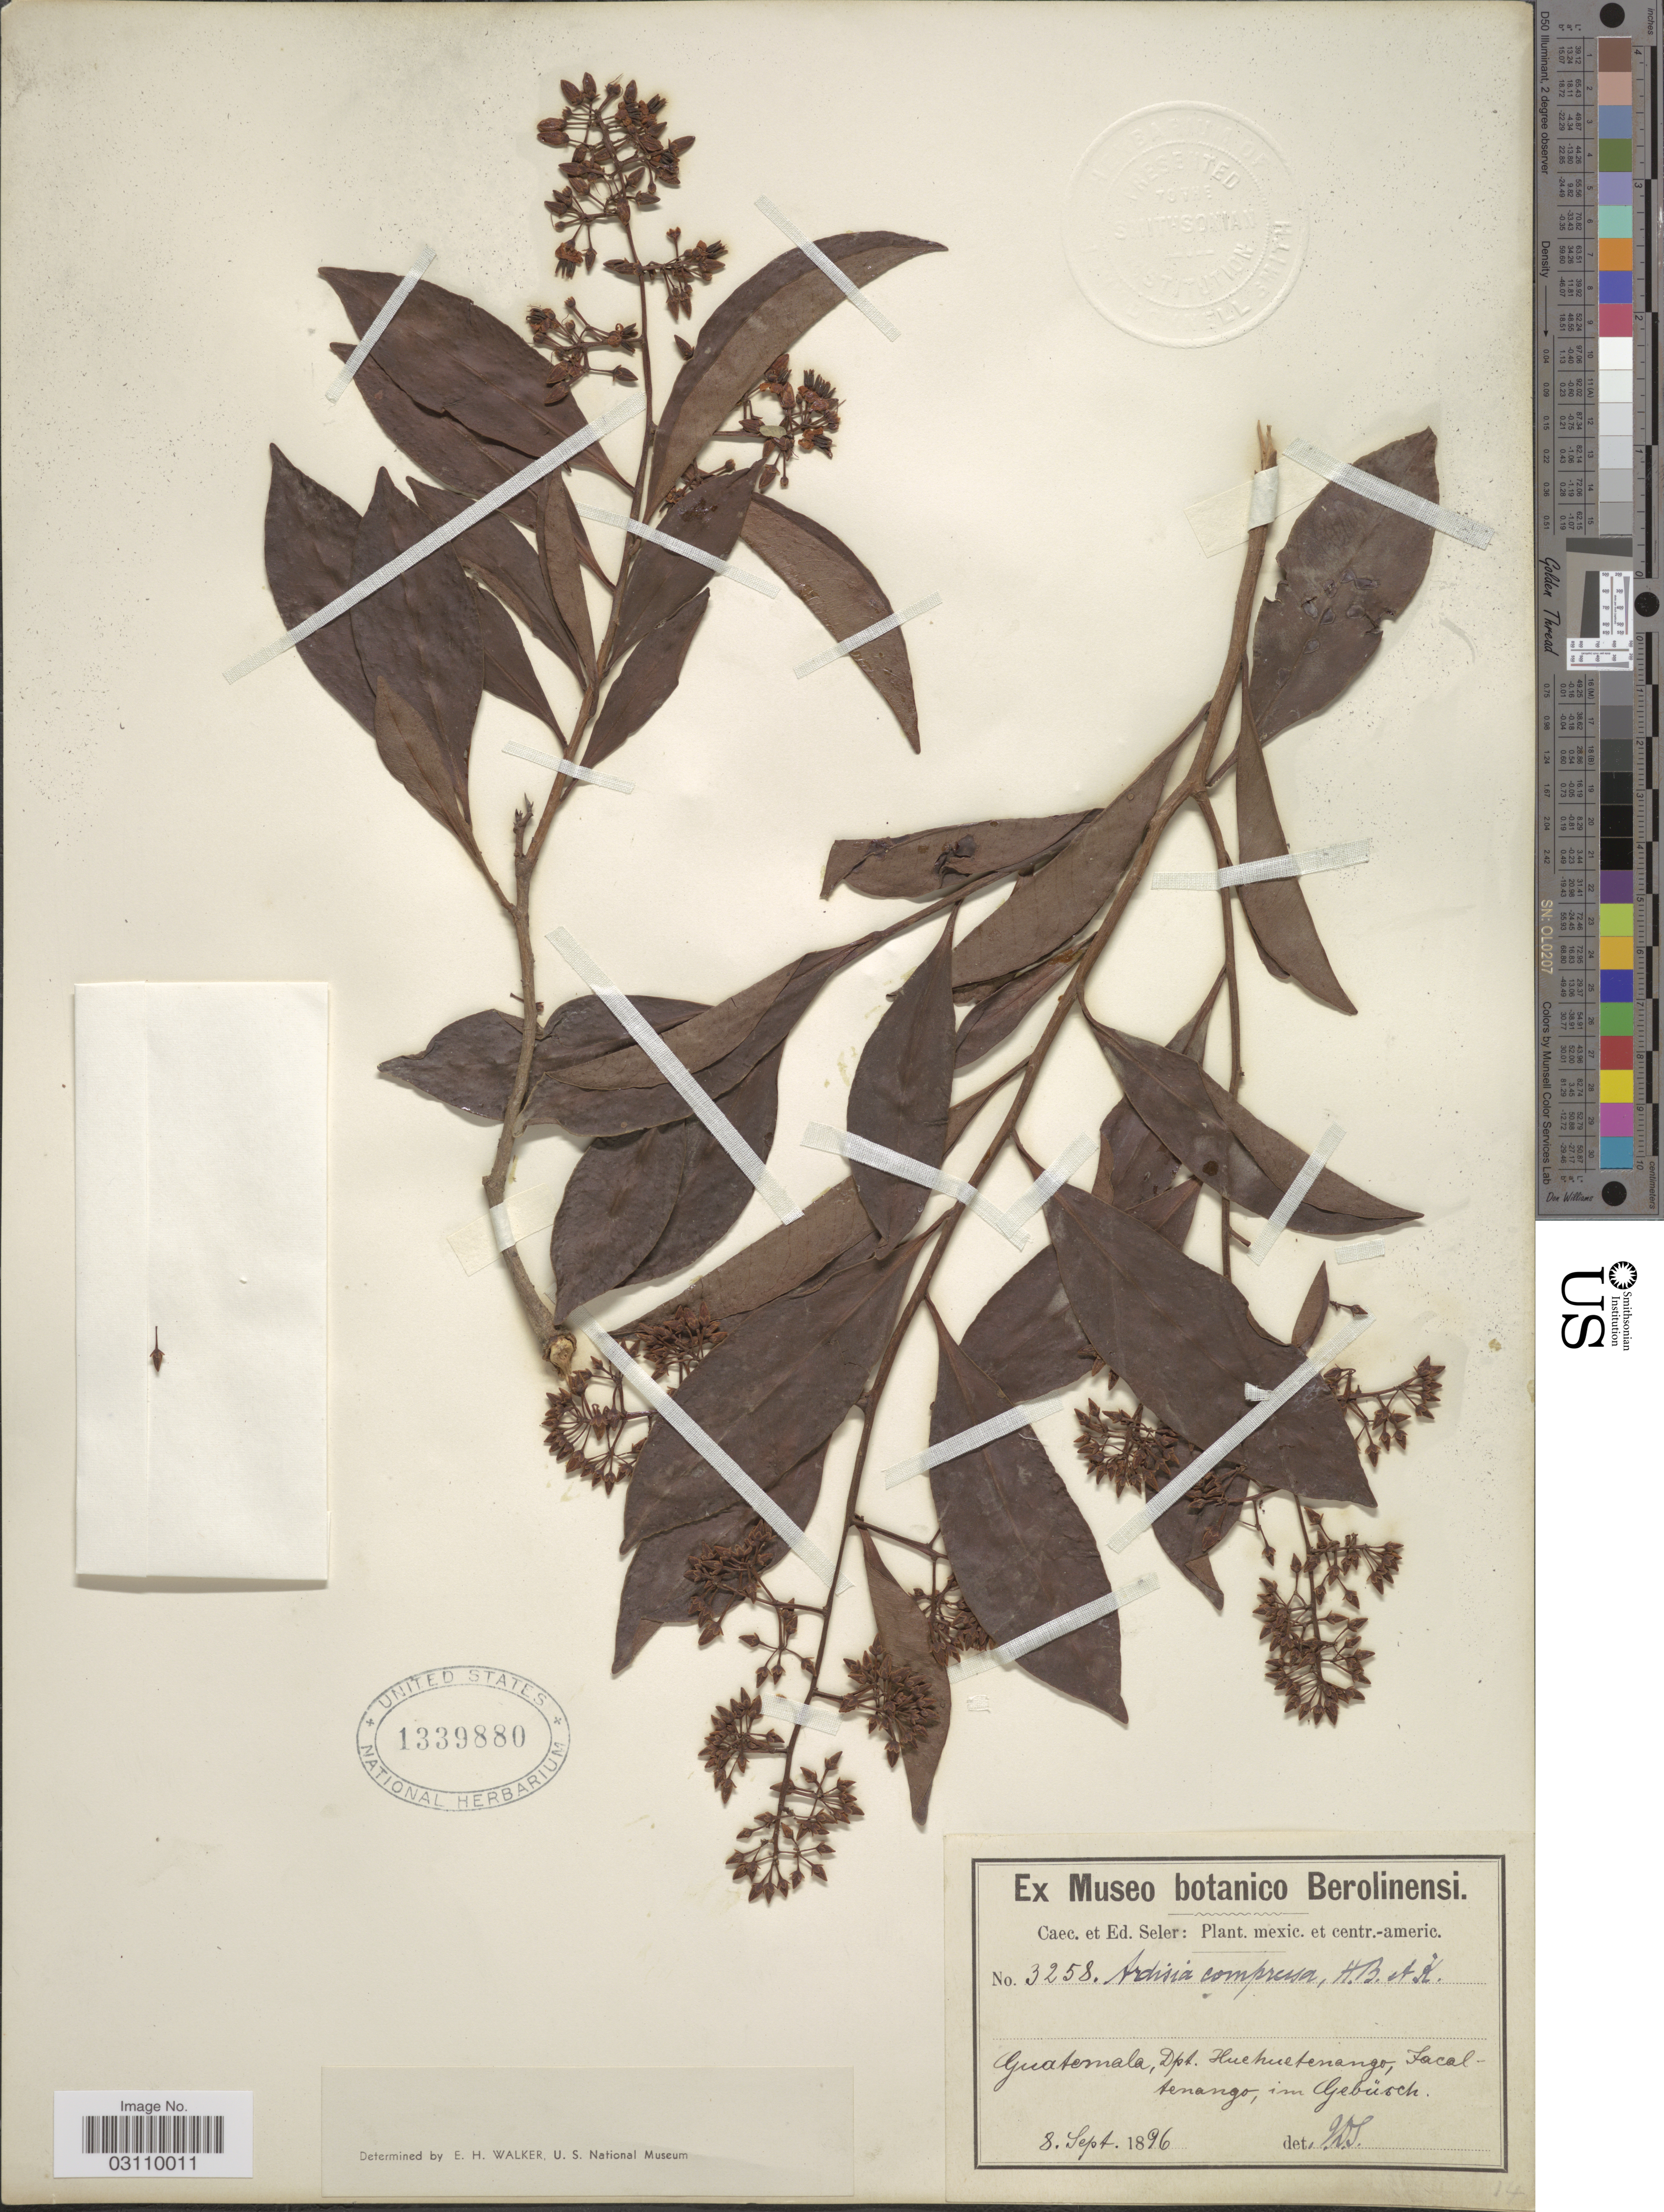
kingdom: Plantae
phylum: Tracheophyta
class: Magnoliopsida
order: Ericales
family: Primulaceae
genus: Ardisia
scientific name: Ardisia compressa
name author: Kunth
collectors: C. Seler & E. G. Seler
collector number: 3258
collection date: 1896-09-08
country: Guatemala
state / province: Huehuetenango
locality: Dpt. Huehuetenango, Jacaltenango, im Gebüsch.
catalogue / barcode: US 1339880